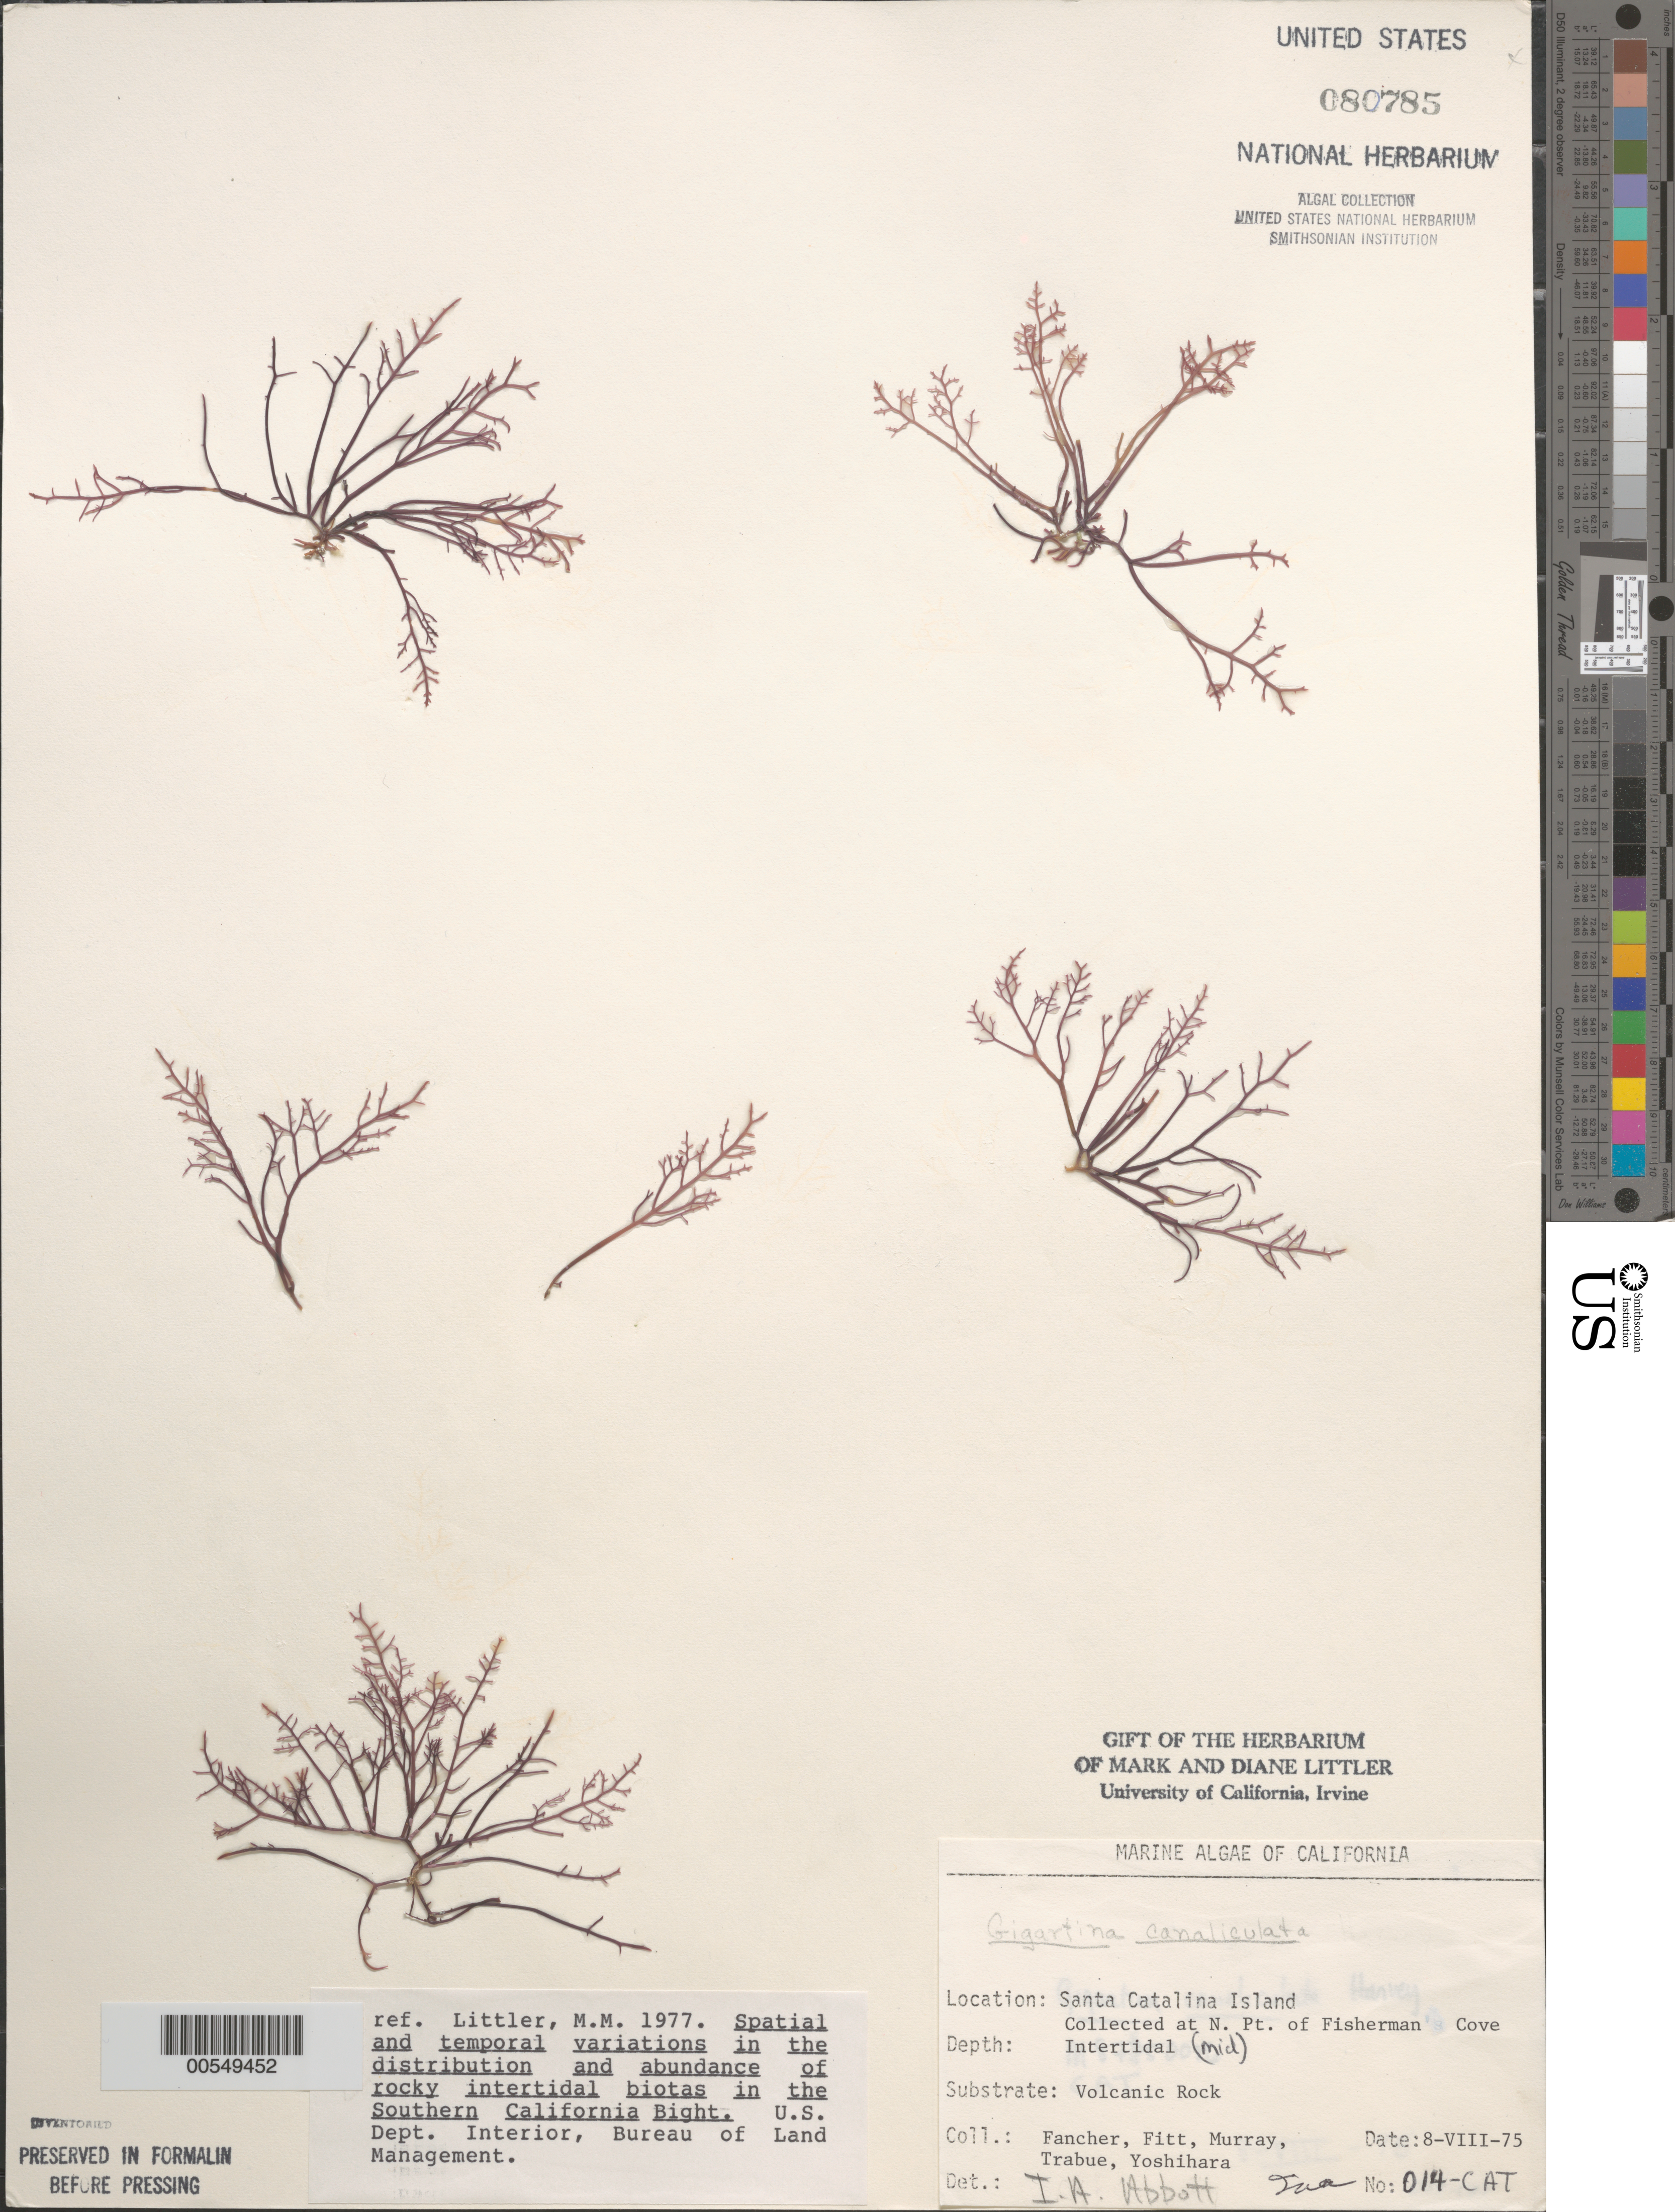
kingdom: Plantae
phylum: Rhodophyta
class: Florideophyceae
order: Gigartinales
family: Gigartinaceae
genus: Chondracanthus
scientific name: Chondracanthus canaliculatus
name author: (Harv.) Guiry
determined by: Algae name updating Project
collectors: J. Fancher, W. Fitt, S. N. Murray, P. J. Trabue & K. Yoshihara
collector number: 014-CAT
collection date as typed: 08 Aug 1975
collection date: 1975-08-08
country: United States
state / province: California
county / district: Los Angeles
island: Santa Catalina Island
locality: Fishermen Cove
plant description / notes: BLM-SOCALBIGHT Rocky Intertidal Survey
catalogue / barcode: US 80785